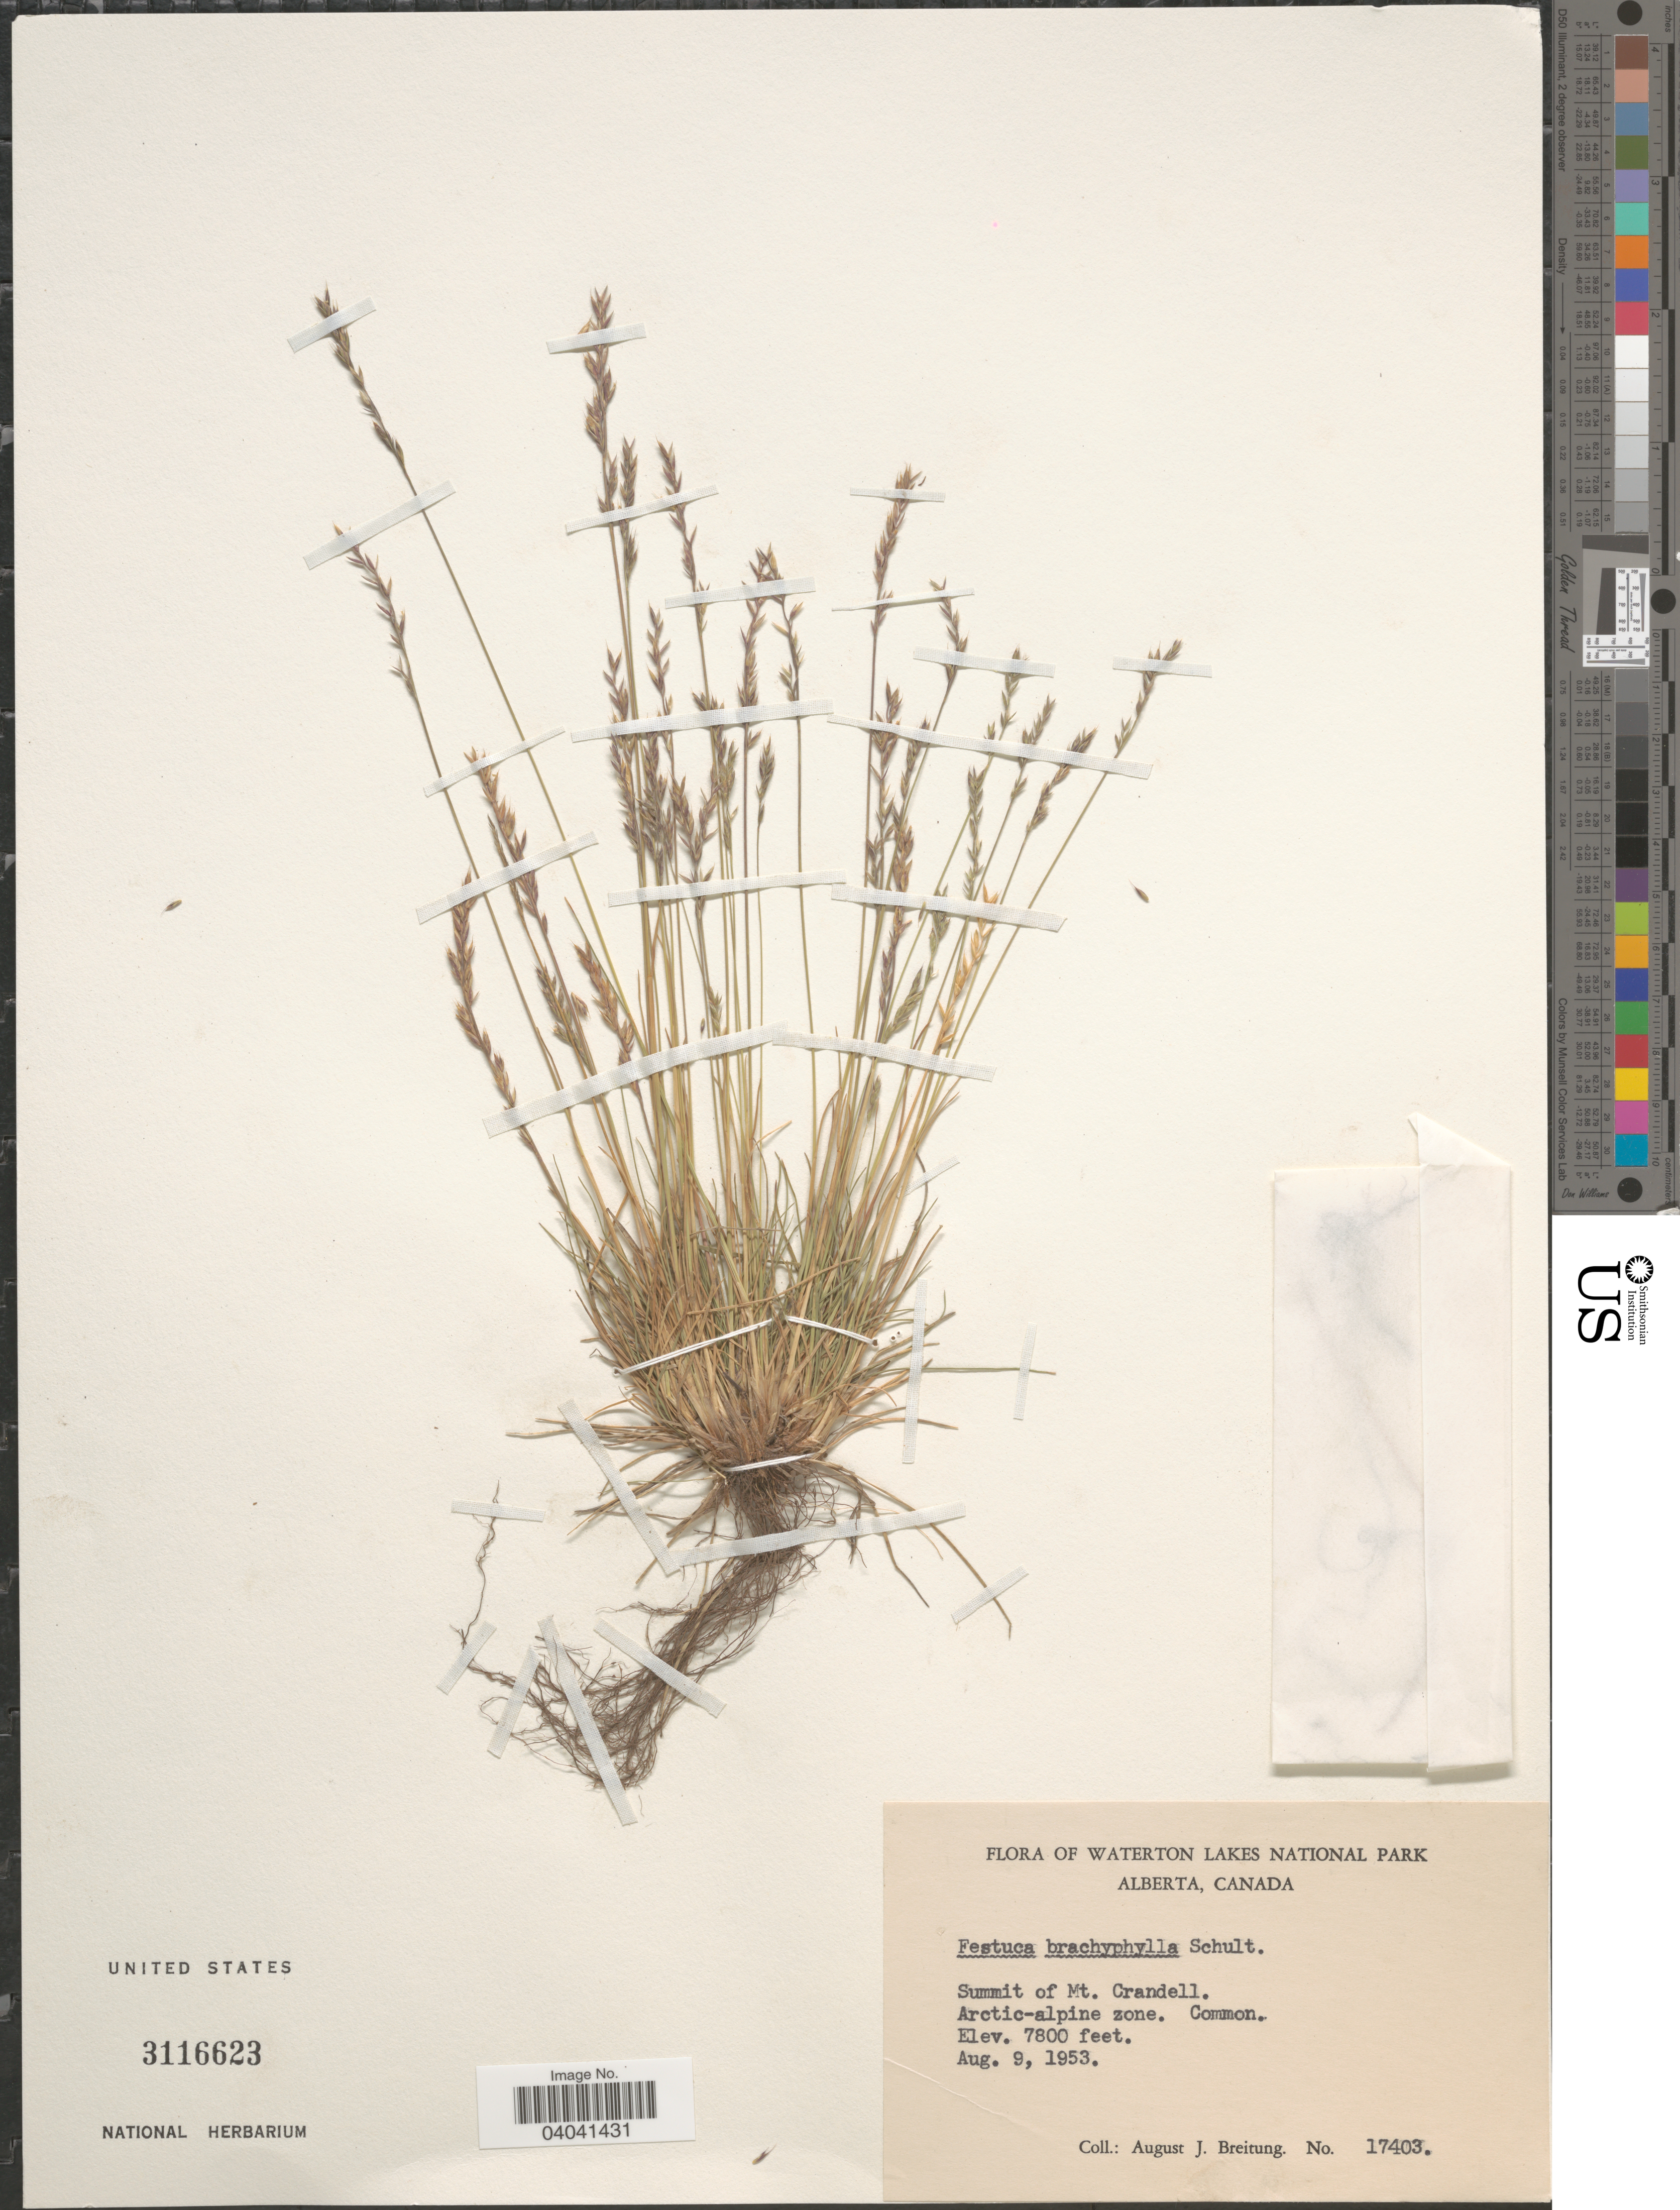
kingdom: Plantae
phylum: Tracheophyta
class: Liliopsida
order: Poales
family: Poaceae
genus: Festuca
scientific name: Festuca brachyphylla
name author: Schult. & Schult. f.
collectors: A. Breitung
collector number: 17403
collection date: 1953-08-09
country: Canada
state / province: Alberta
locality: Waterton Lakes National Park. Summit of Mt. Crandell. Arctic-alpine zone.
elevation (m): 2377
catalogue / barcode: US 3116623